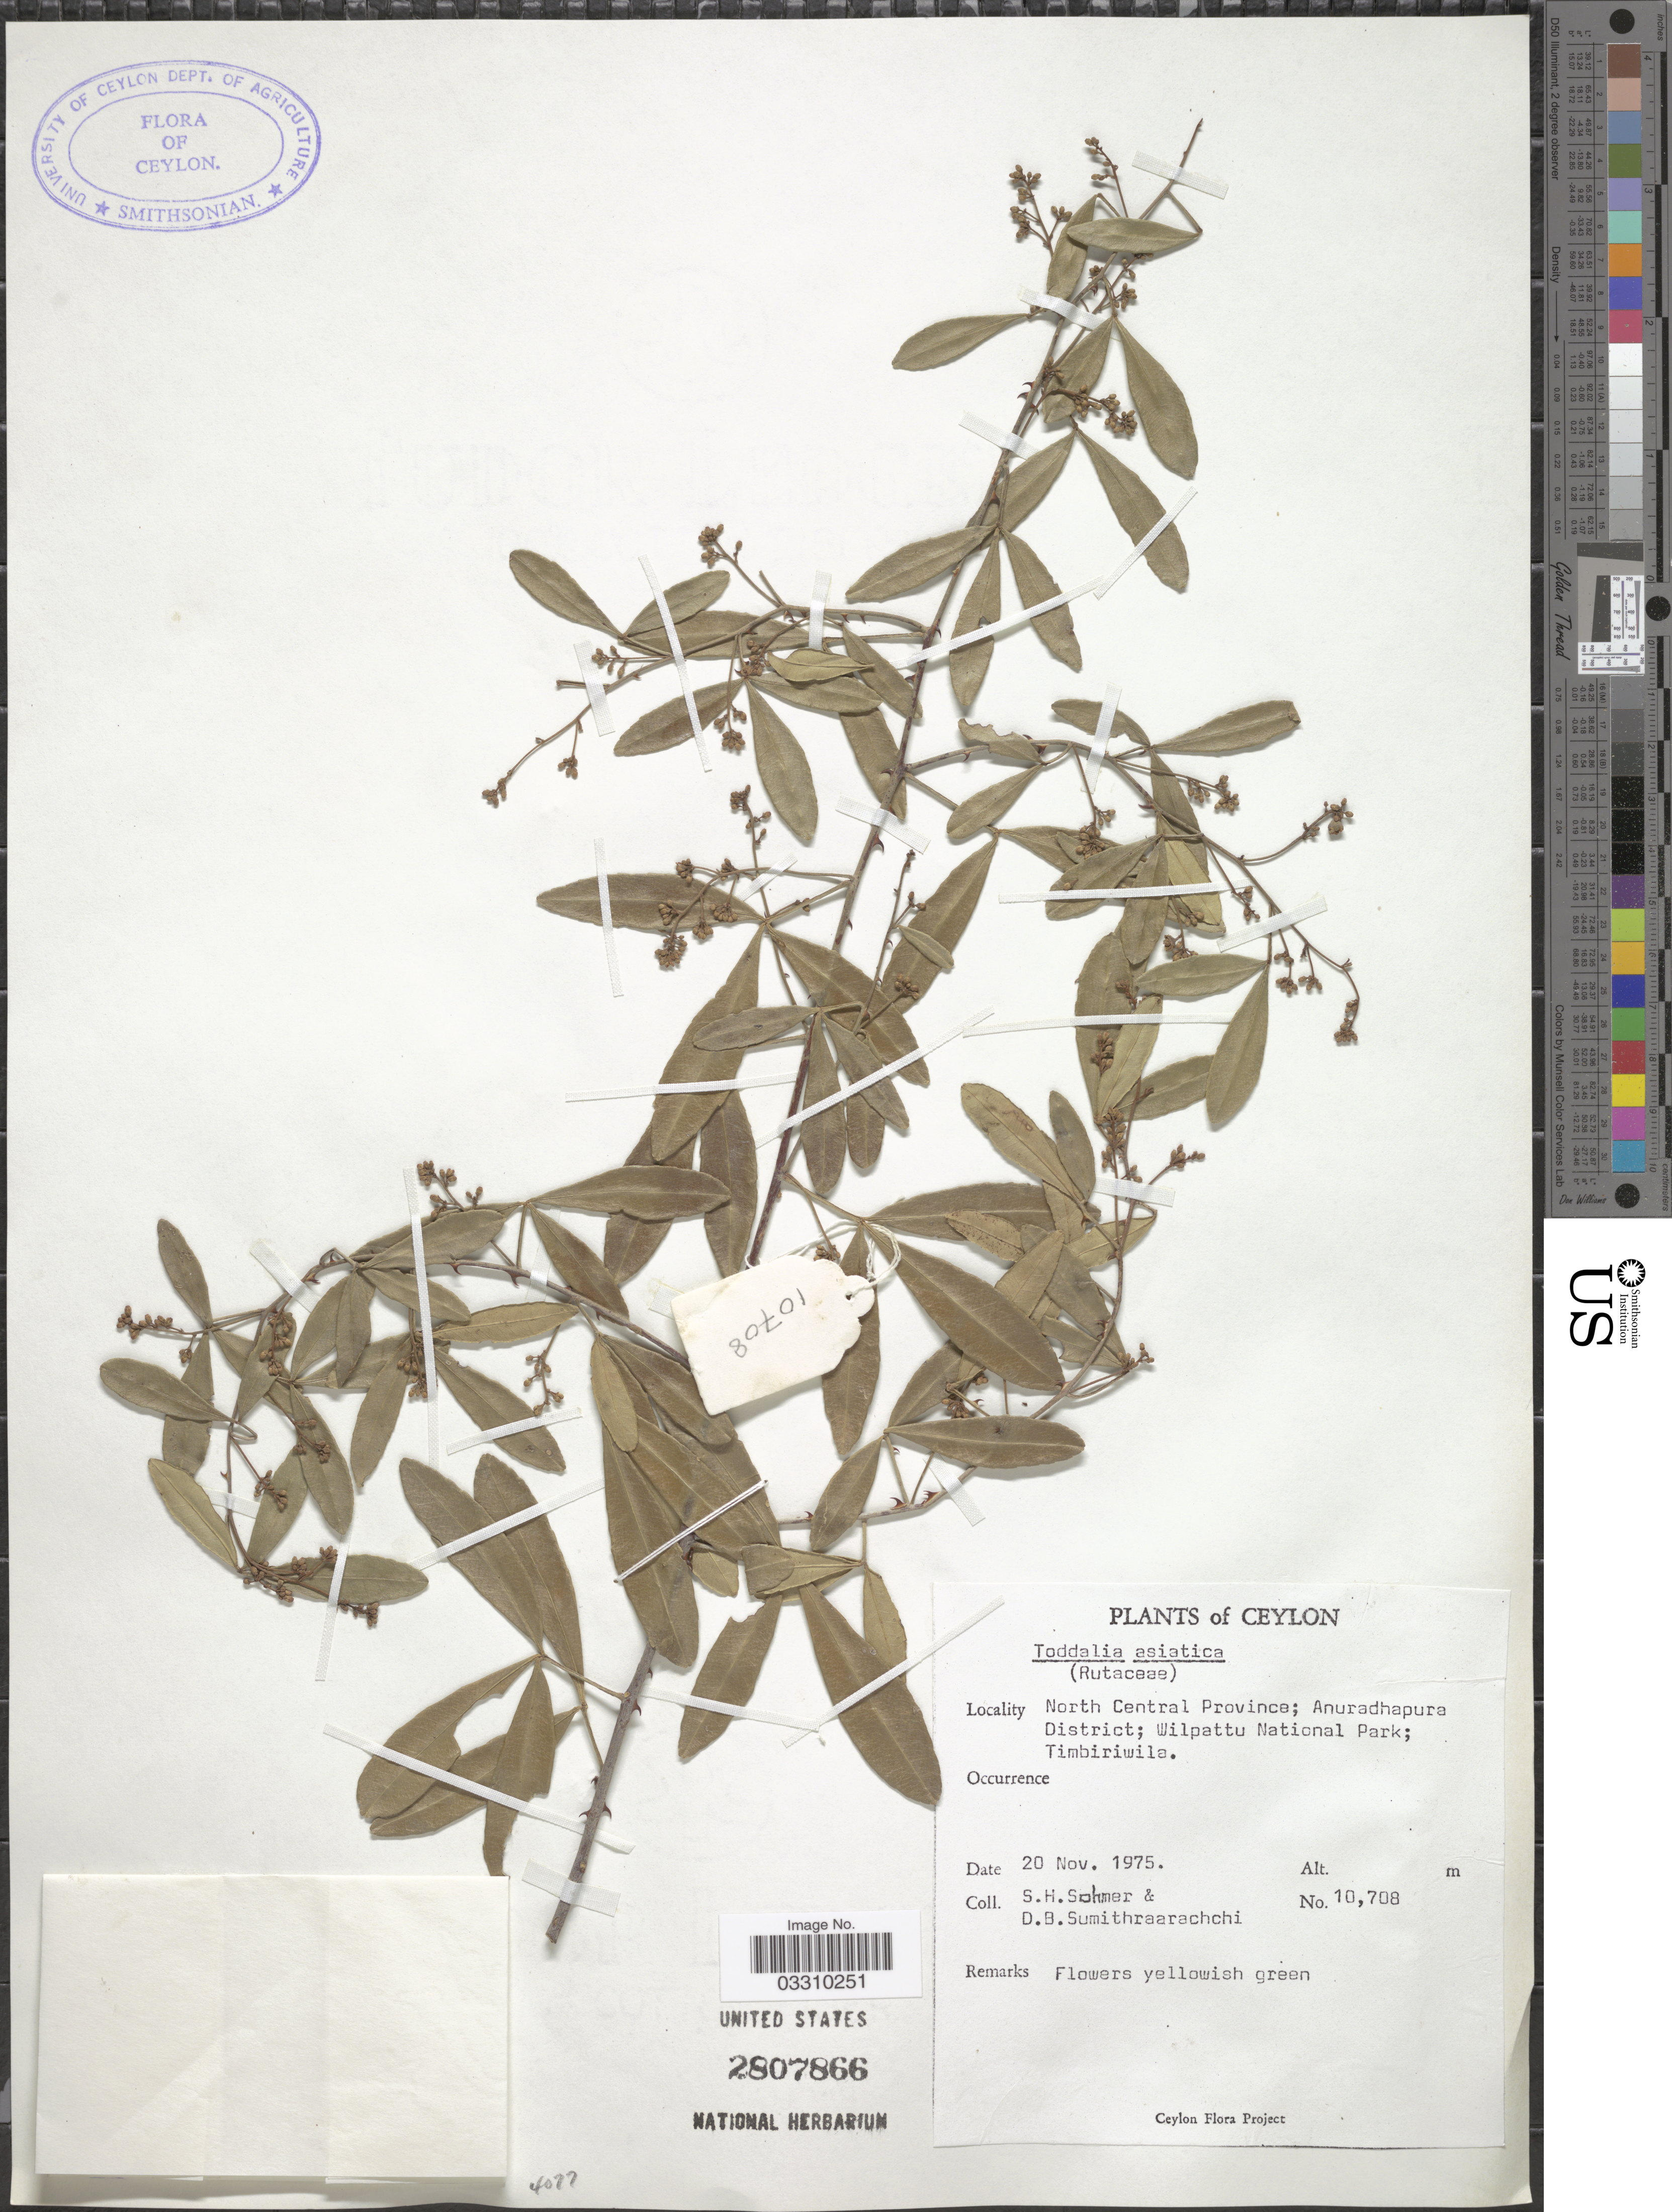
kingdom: Plantae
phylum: Tracheophyta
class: Magnoliopsida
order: Sapindales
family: Rutaceae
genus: Zanthoxylum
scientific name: Zanthoxylum asiaticum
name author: (L.) Appelhans et al.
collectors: S. H. Sohmer & D. B. Sumithraarachchi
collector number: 10708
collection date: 1975-11-20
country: Sri Lanka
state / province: North Central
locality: Ceylon. Anuradhapura District; Wilpattu National Park; Timbiriwila.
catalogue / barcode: US 2807866